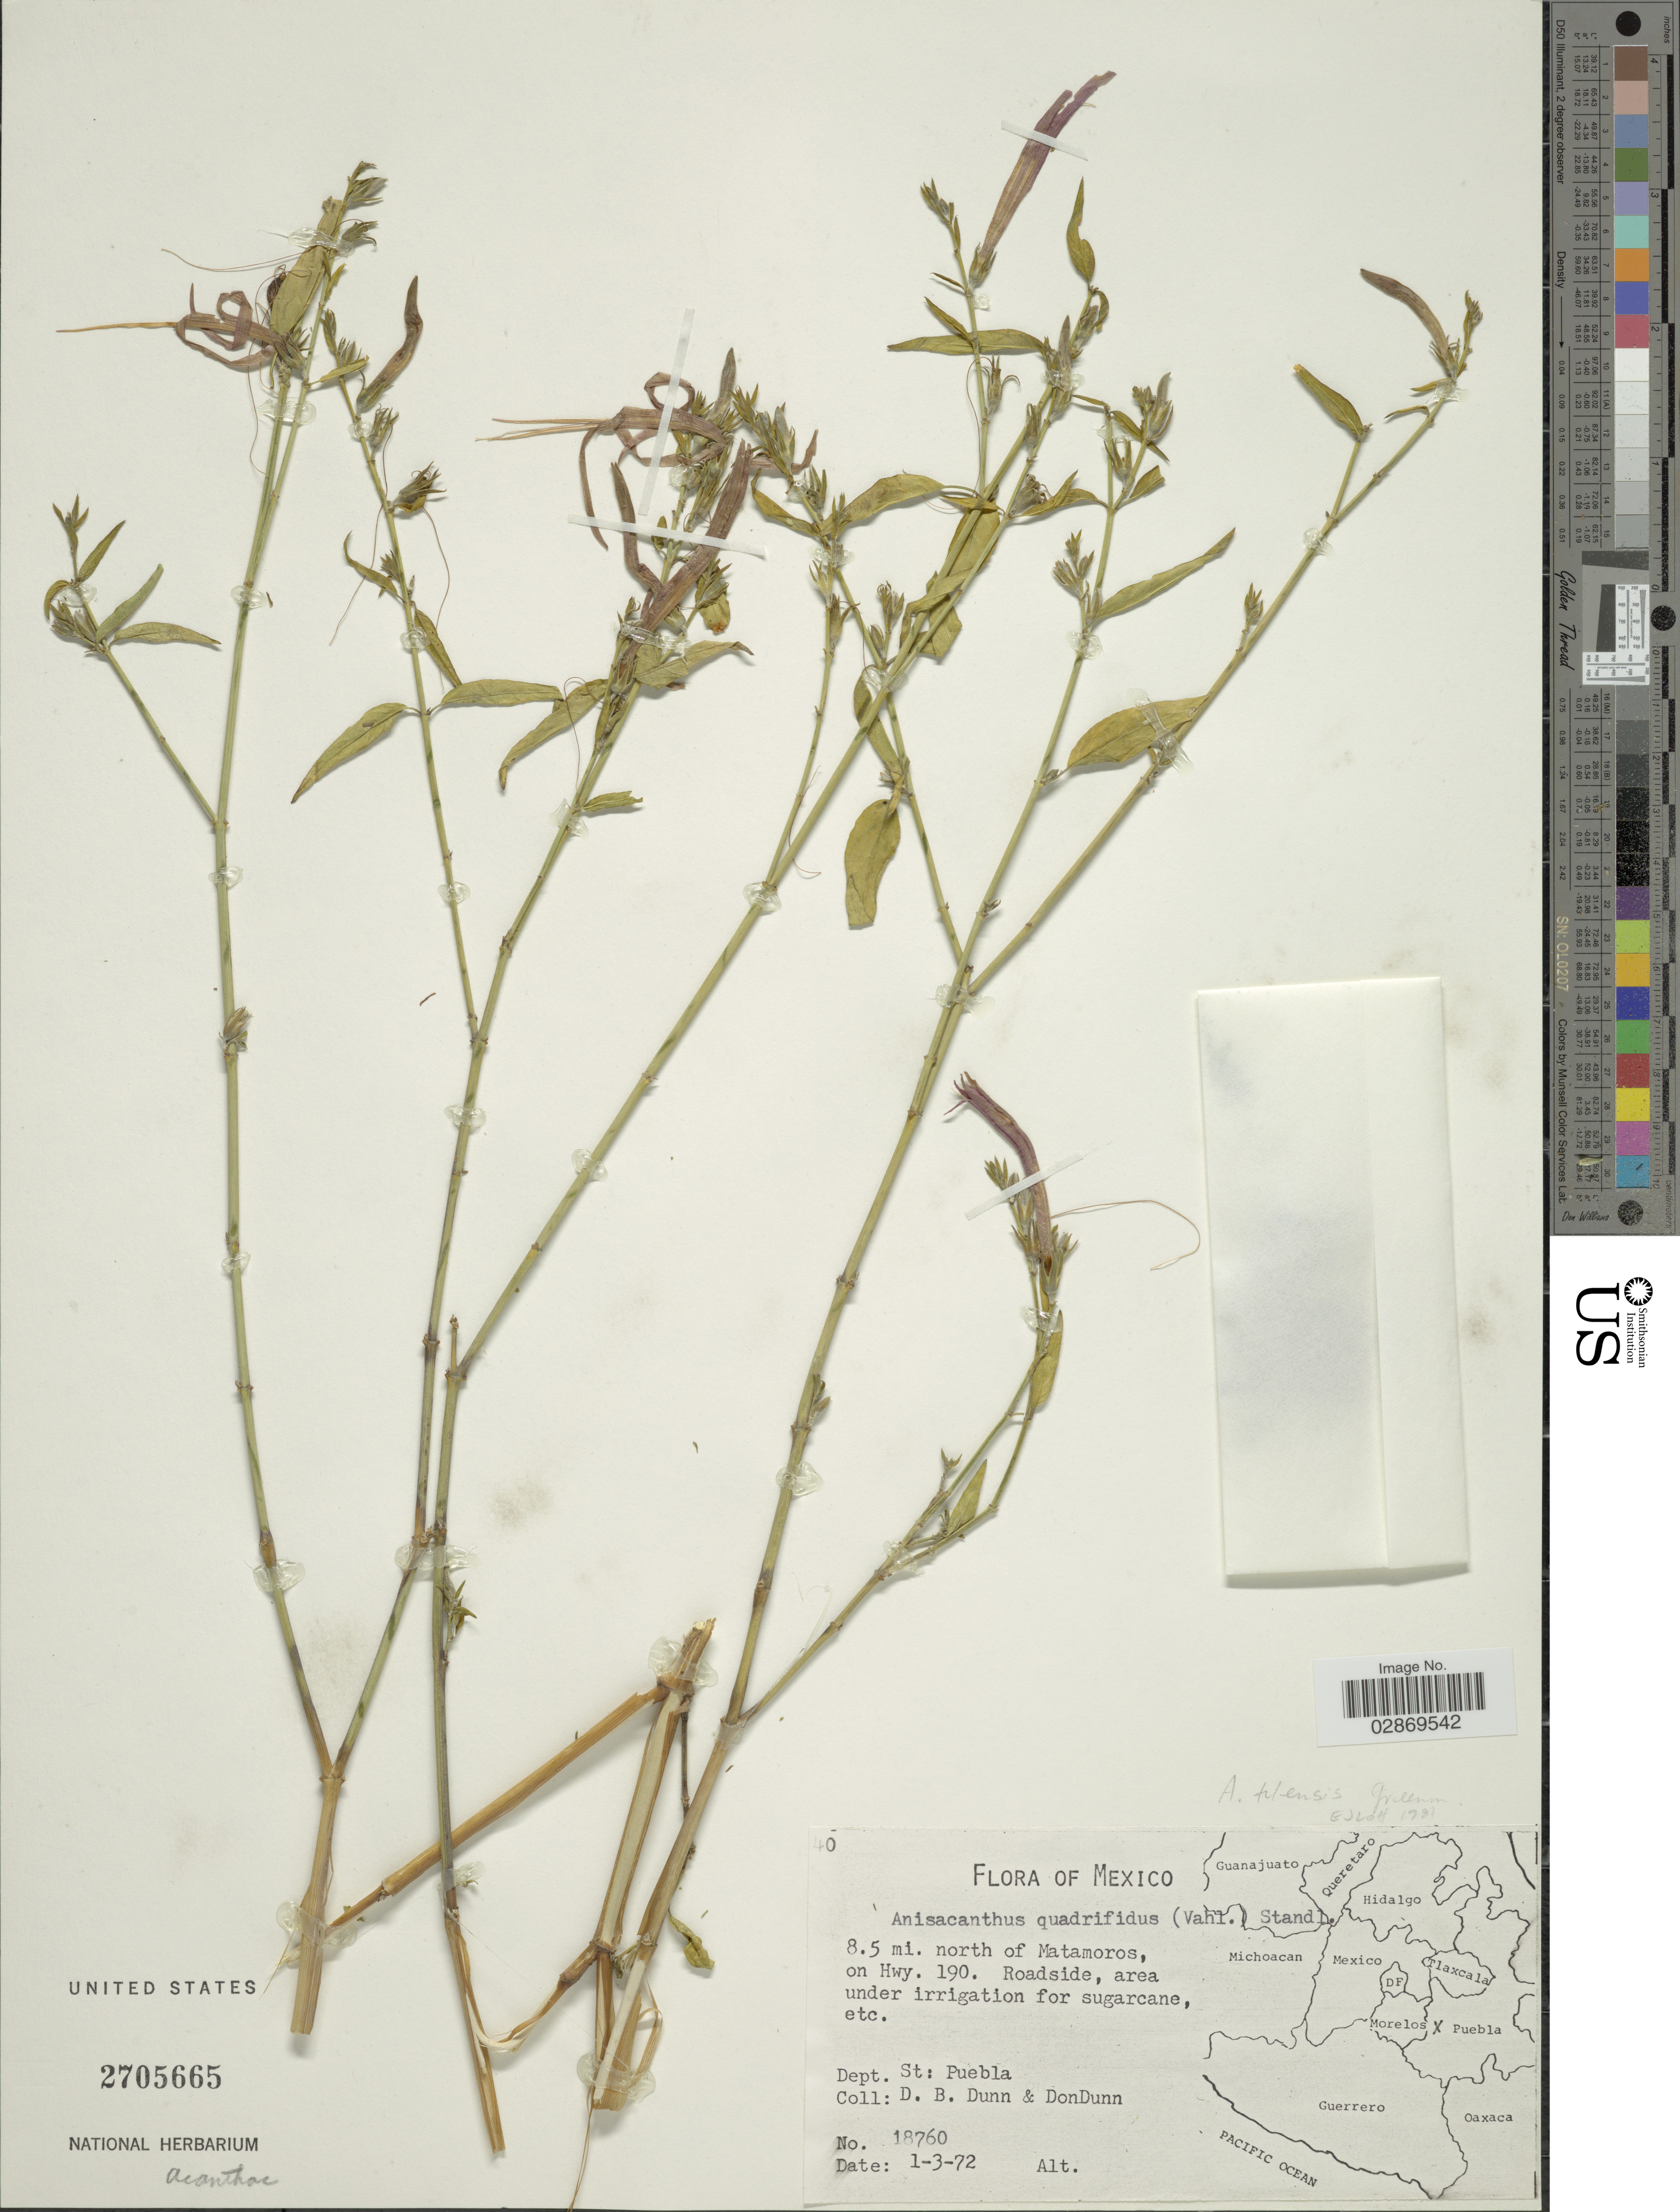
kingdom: Plantae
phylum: Tracheophyta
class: Magnoliopsida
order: Lamiales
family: Acanthaceae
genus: Anisacanthus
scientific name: Anisacanthus tulensis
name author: Greenm.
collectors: D. B. Dunn & D. Dunn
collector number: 18760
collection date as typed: Transcribed d/m/y: 1/3/72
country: Mexico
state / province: Puebla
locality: Dept.: St: Puebla, 8.5 mi. north of Matamoros, on Hwy. 190.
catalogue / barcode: US 2705665